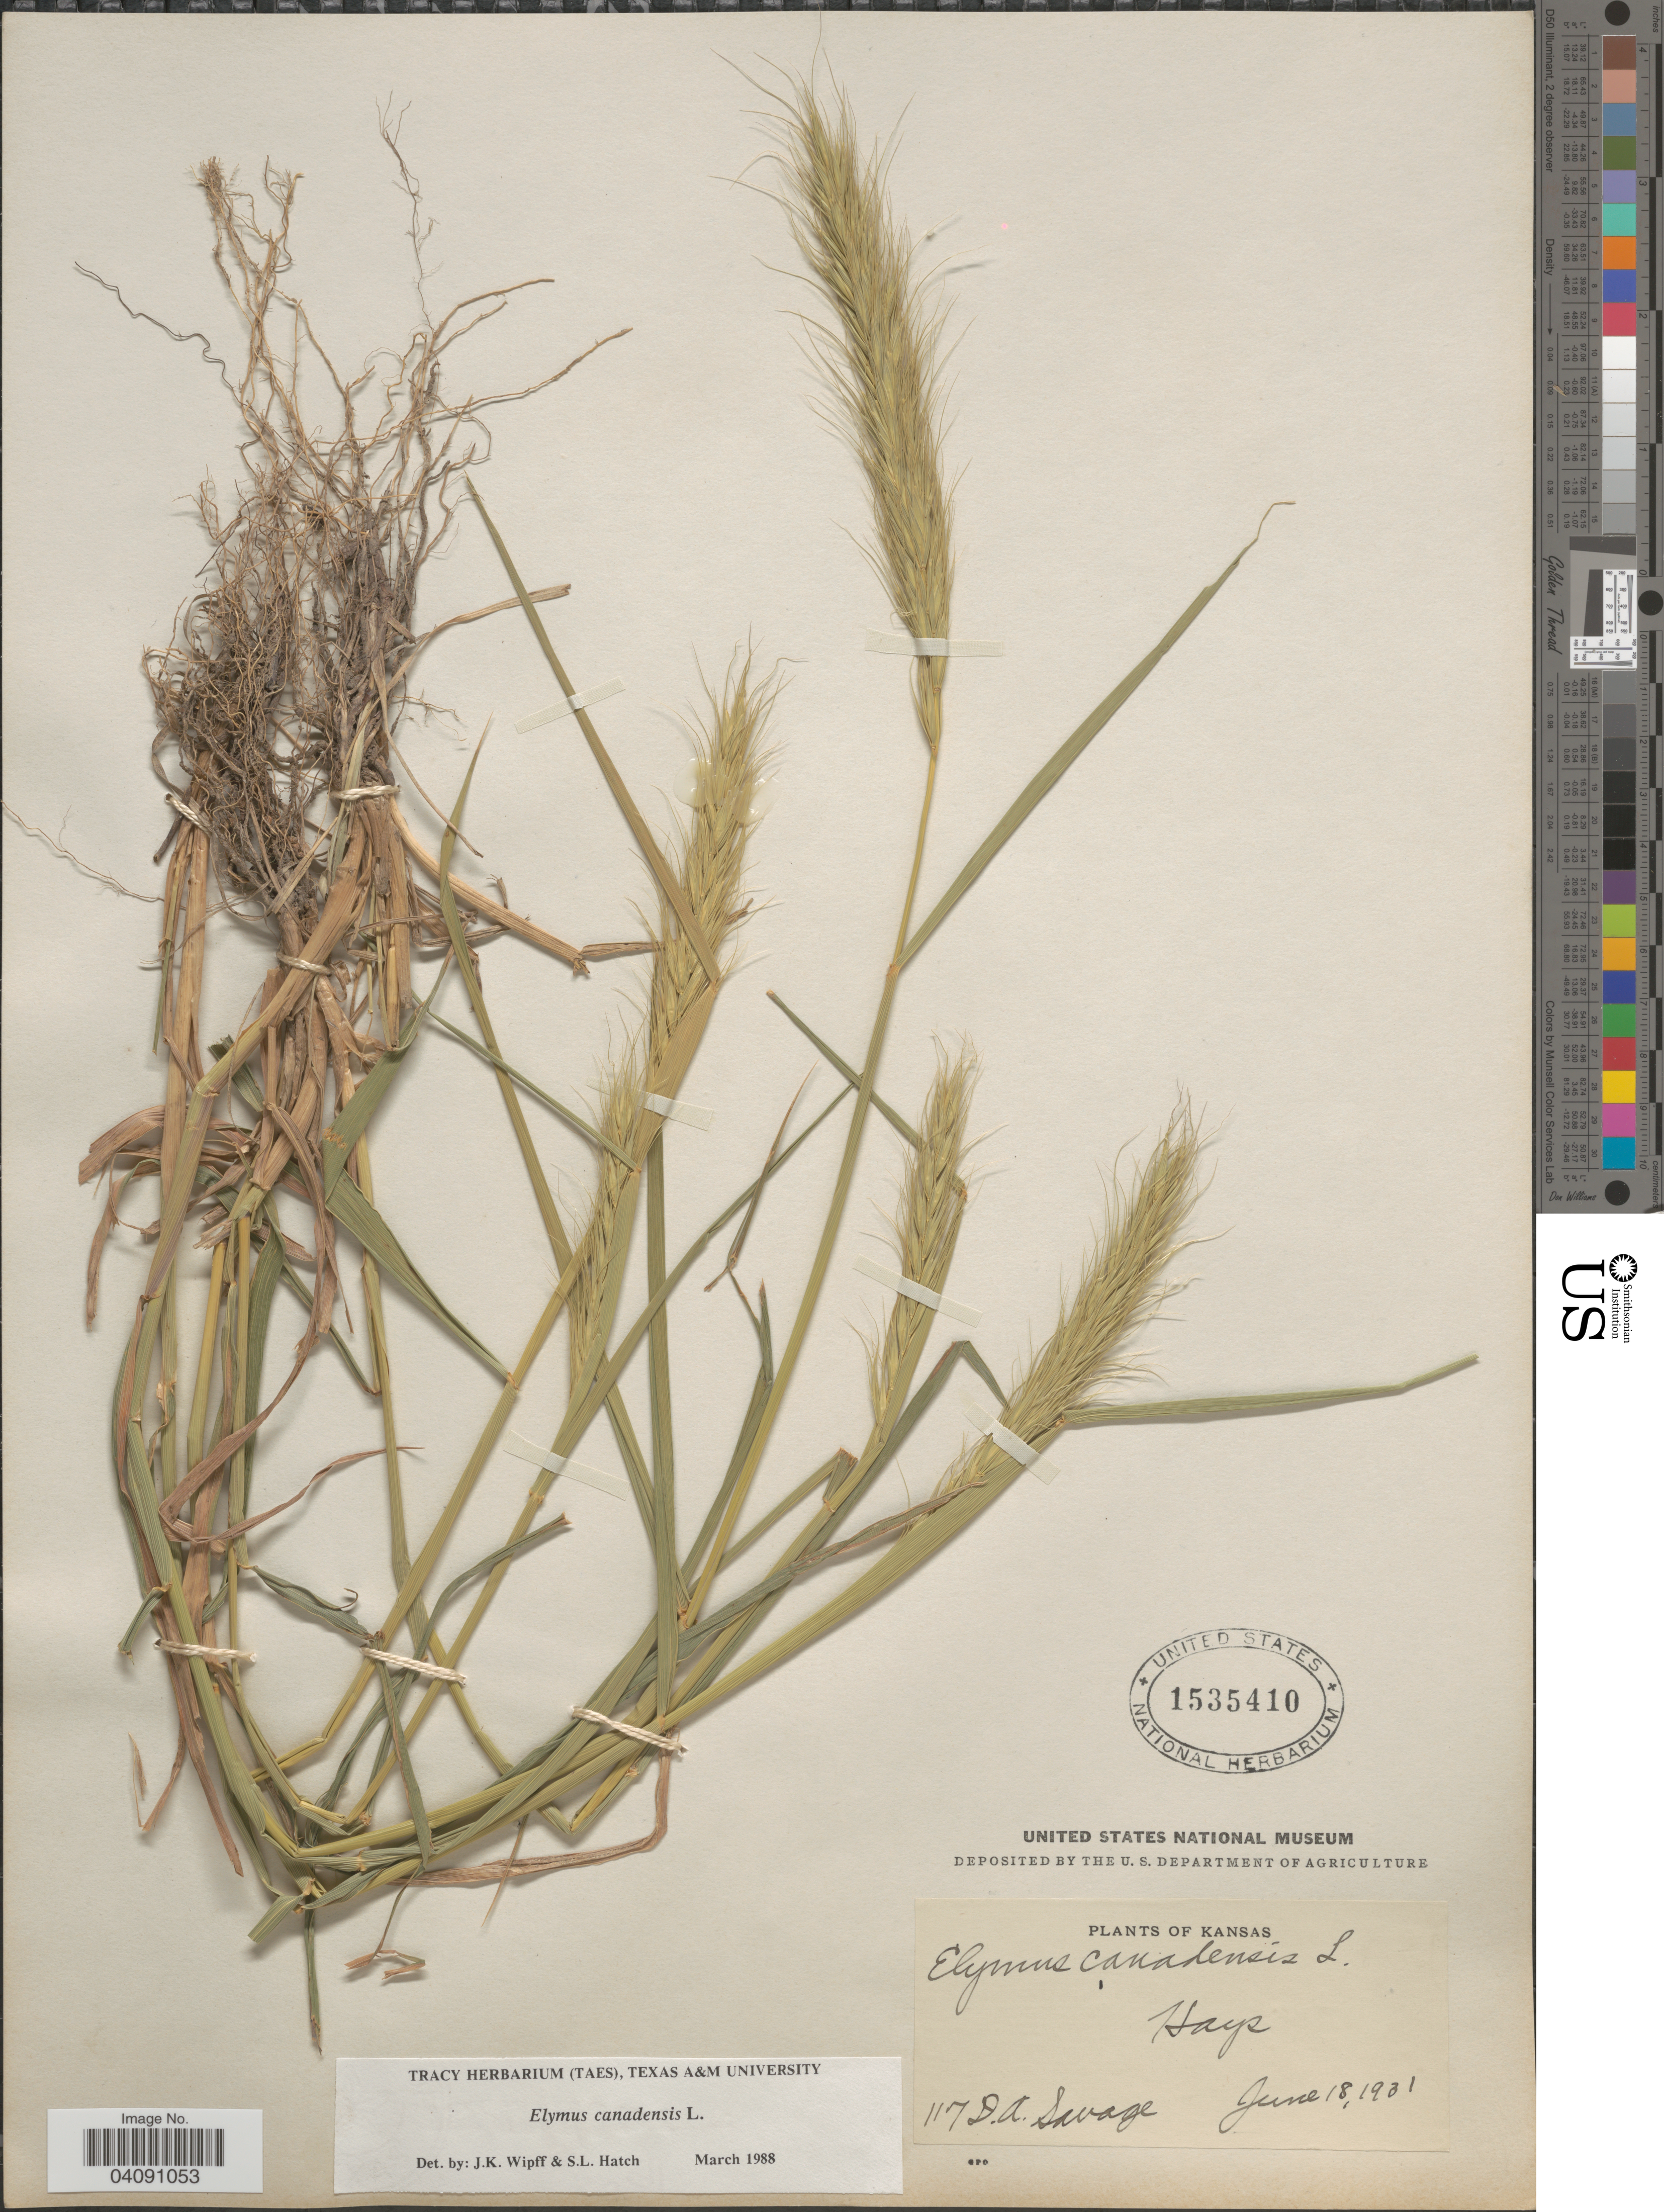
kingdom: Plantae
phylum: Tracheophyta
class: Liliopsida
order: Poales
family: Poaceae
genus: Elymus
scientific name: Elymus canadensis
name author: L.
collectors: D. Savage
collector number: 117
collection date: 1931-06-18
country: United States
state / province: Kansas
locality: Hays.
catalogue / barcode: US 1535410